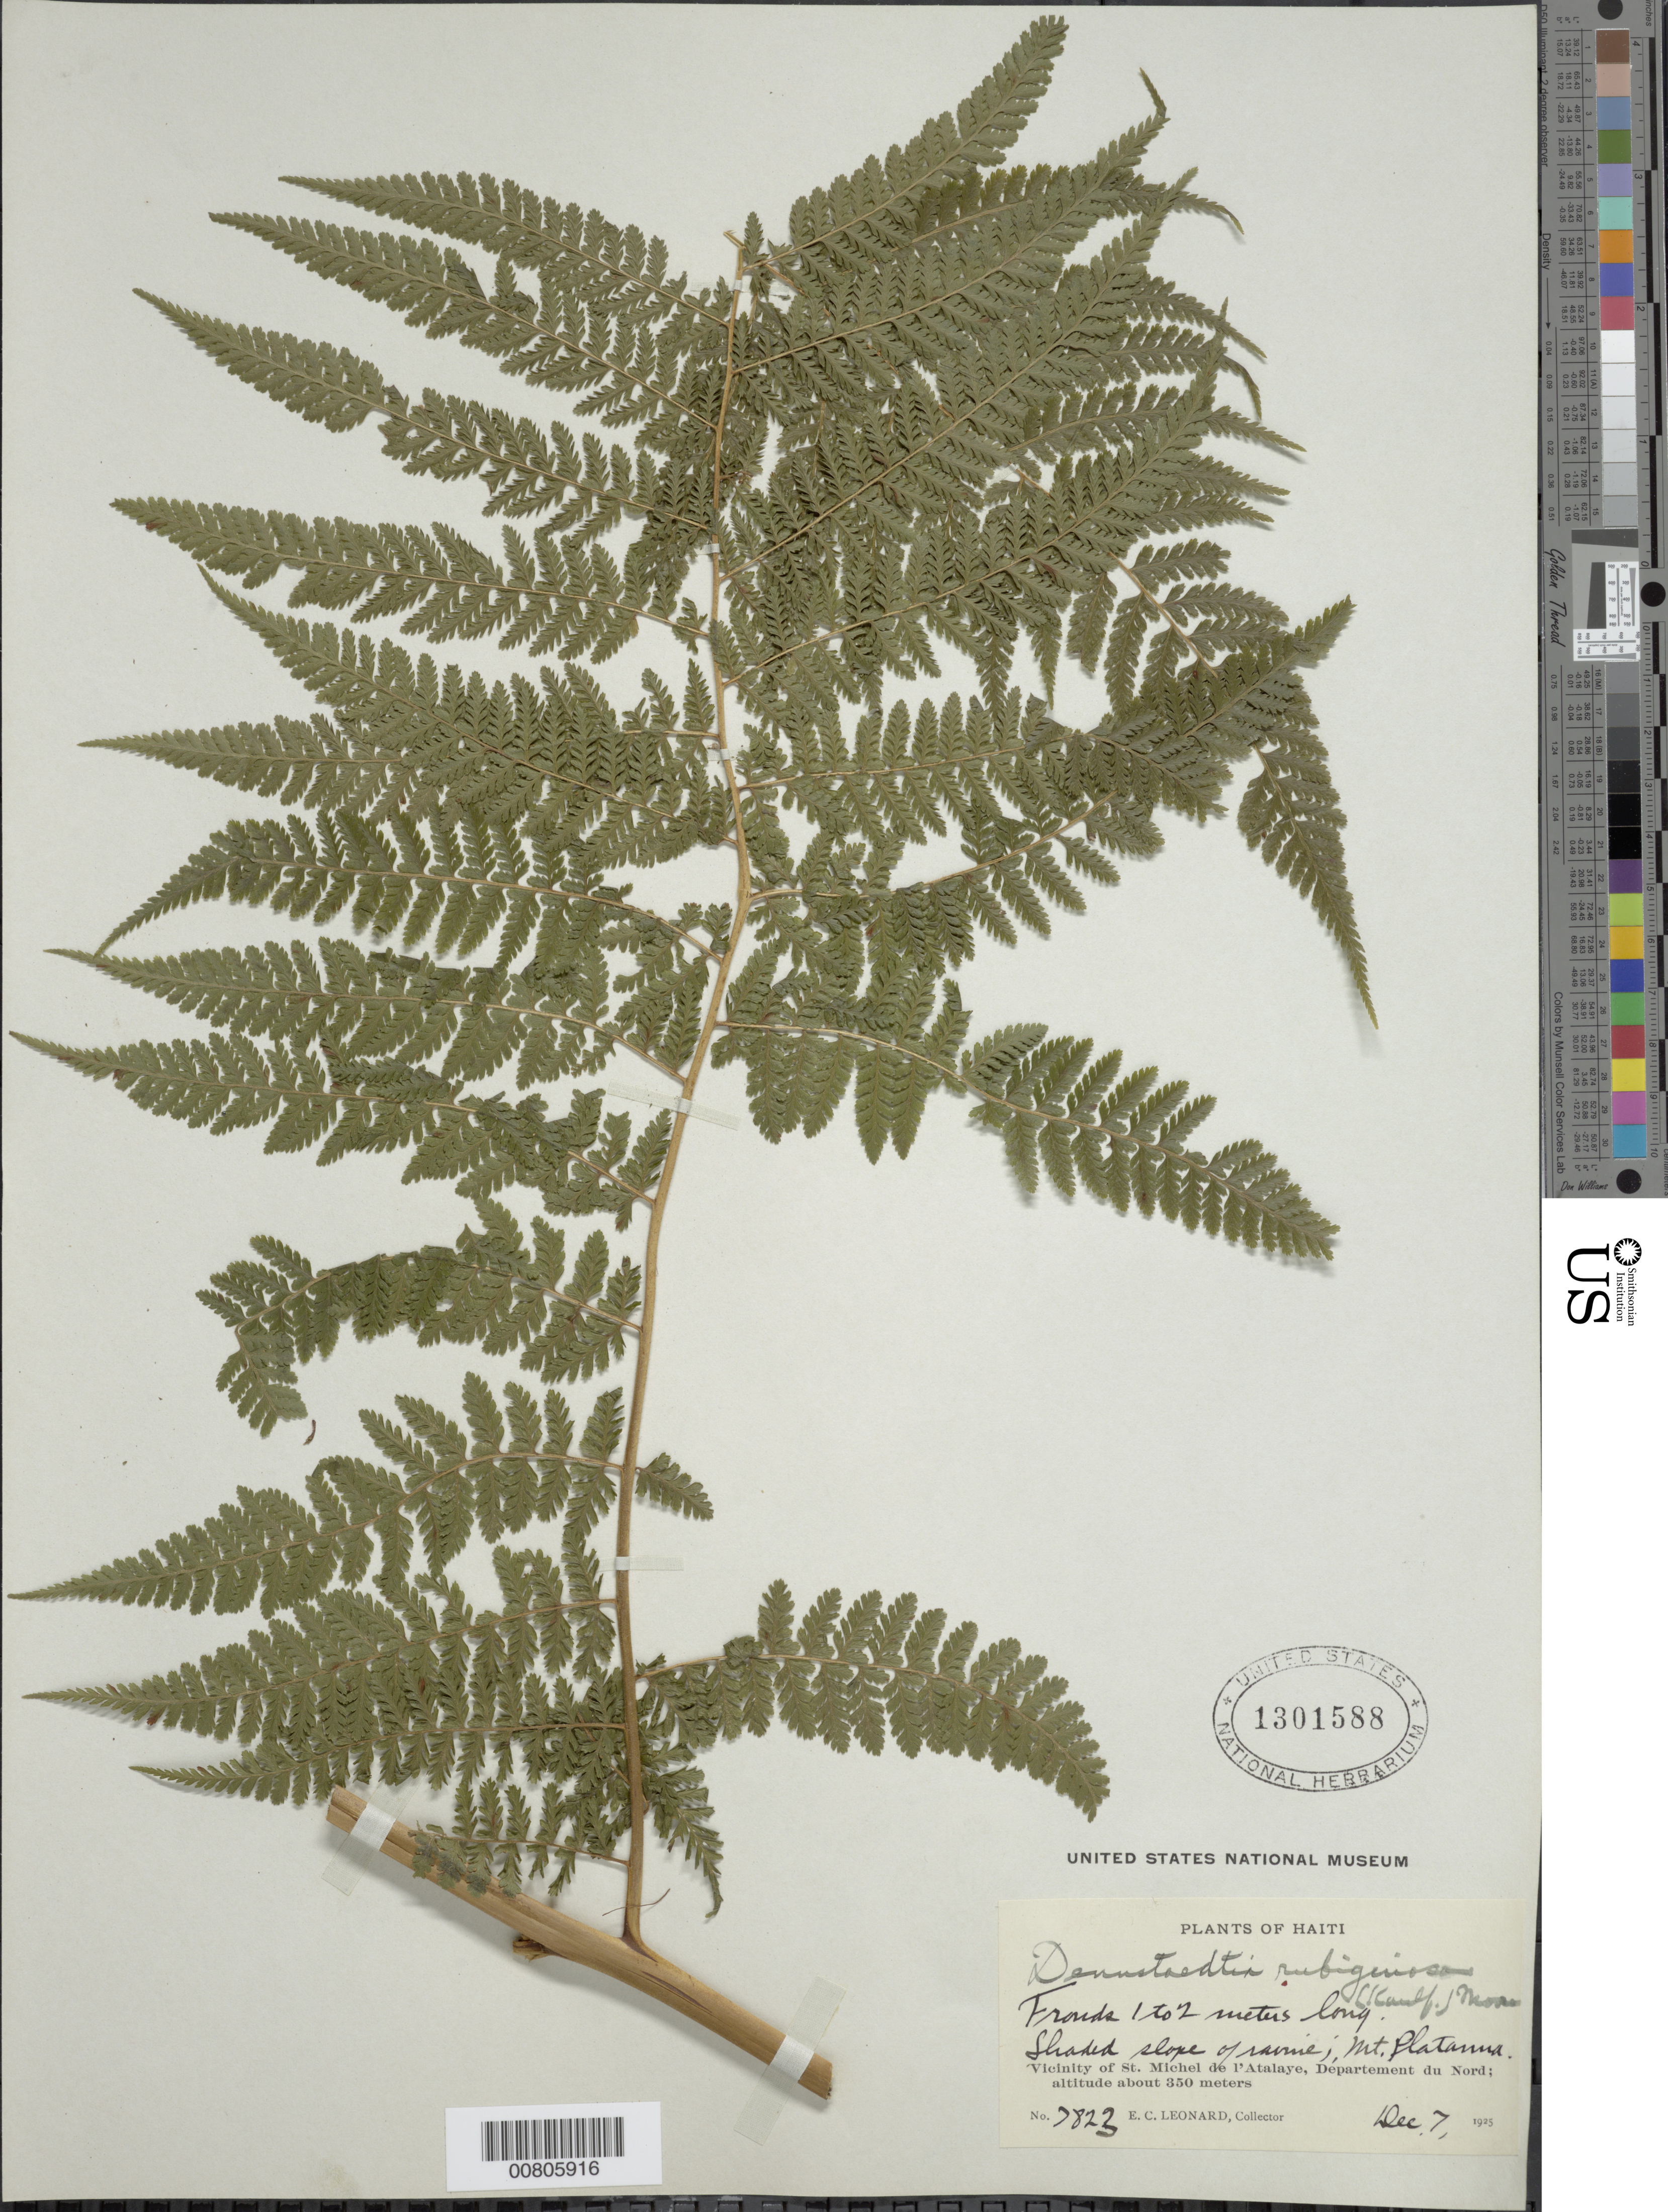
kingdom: Plantae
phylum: Tracheophyta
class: Polypodiopsida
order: Polypodiales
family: Dennstaedtiaceae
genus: Dennstaedtia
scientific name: Dennstaedtia cicutaria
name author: (Sw.) T. Moore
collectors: E. C. Leonard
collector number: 7823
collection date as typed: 07 Dec 1925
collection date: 1925-12-07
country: Haiti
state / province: Nord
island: Hispaniola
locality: St. Michel de l'Atalaye, Mt. Platanna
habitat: Shaded slope of ravine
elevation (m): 350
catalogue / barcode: US 1301588